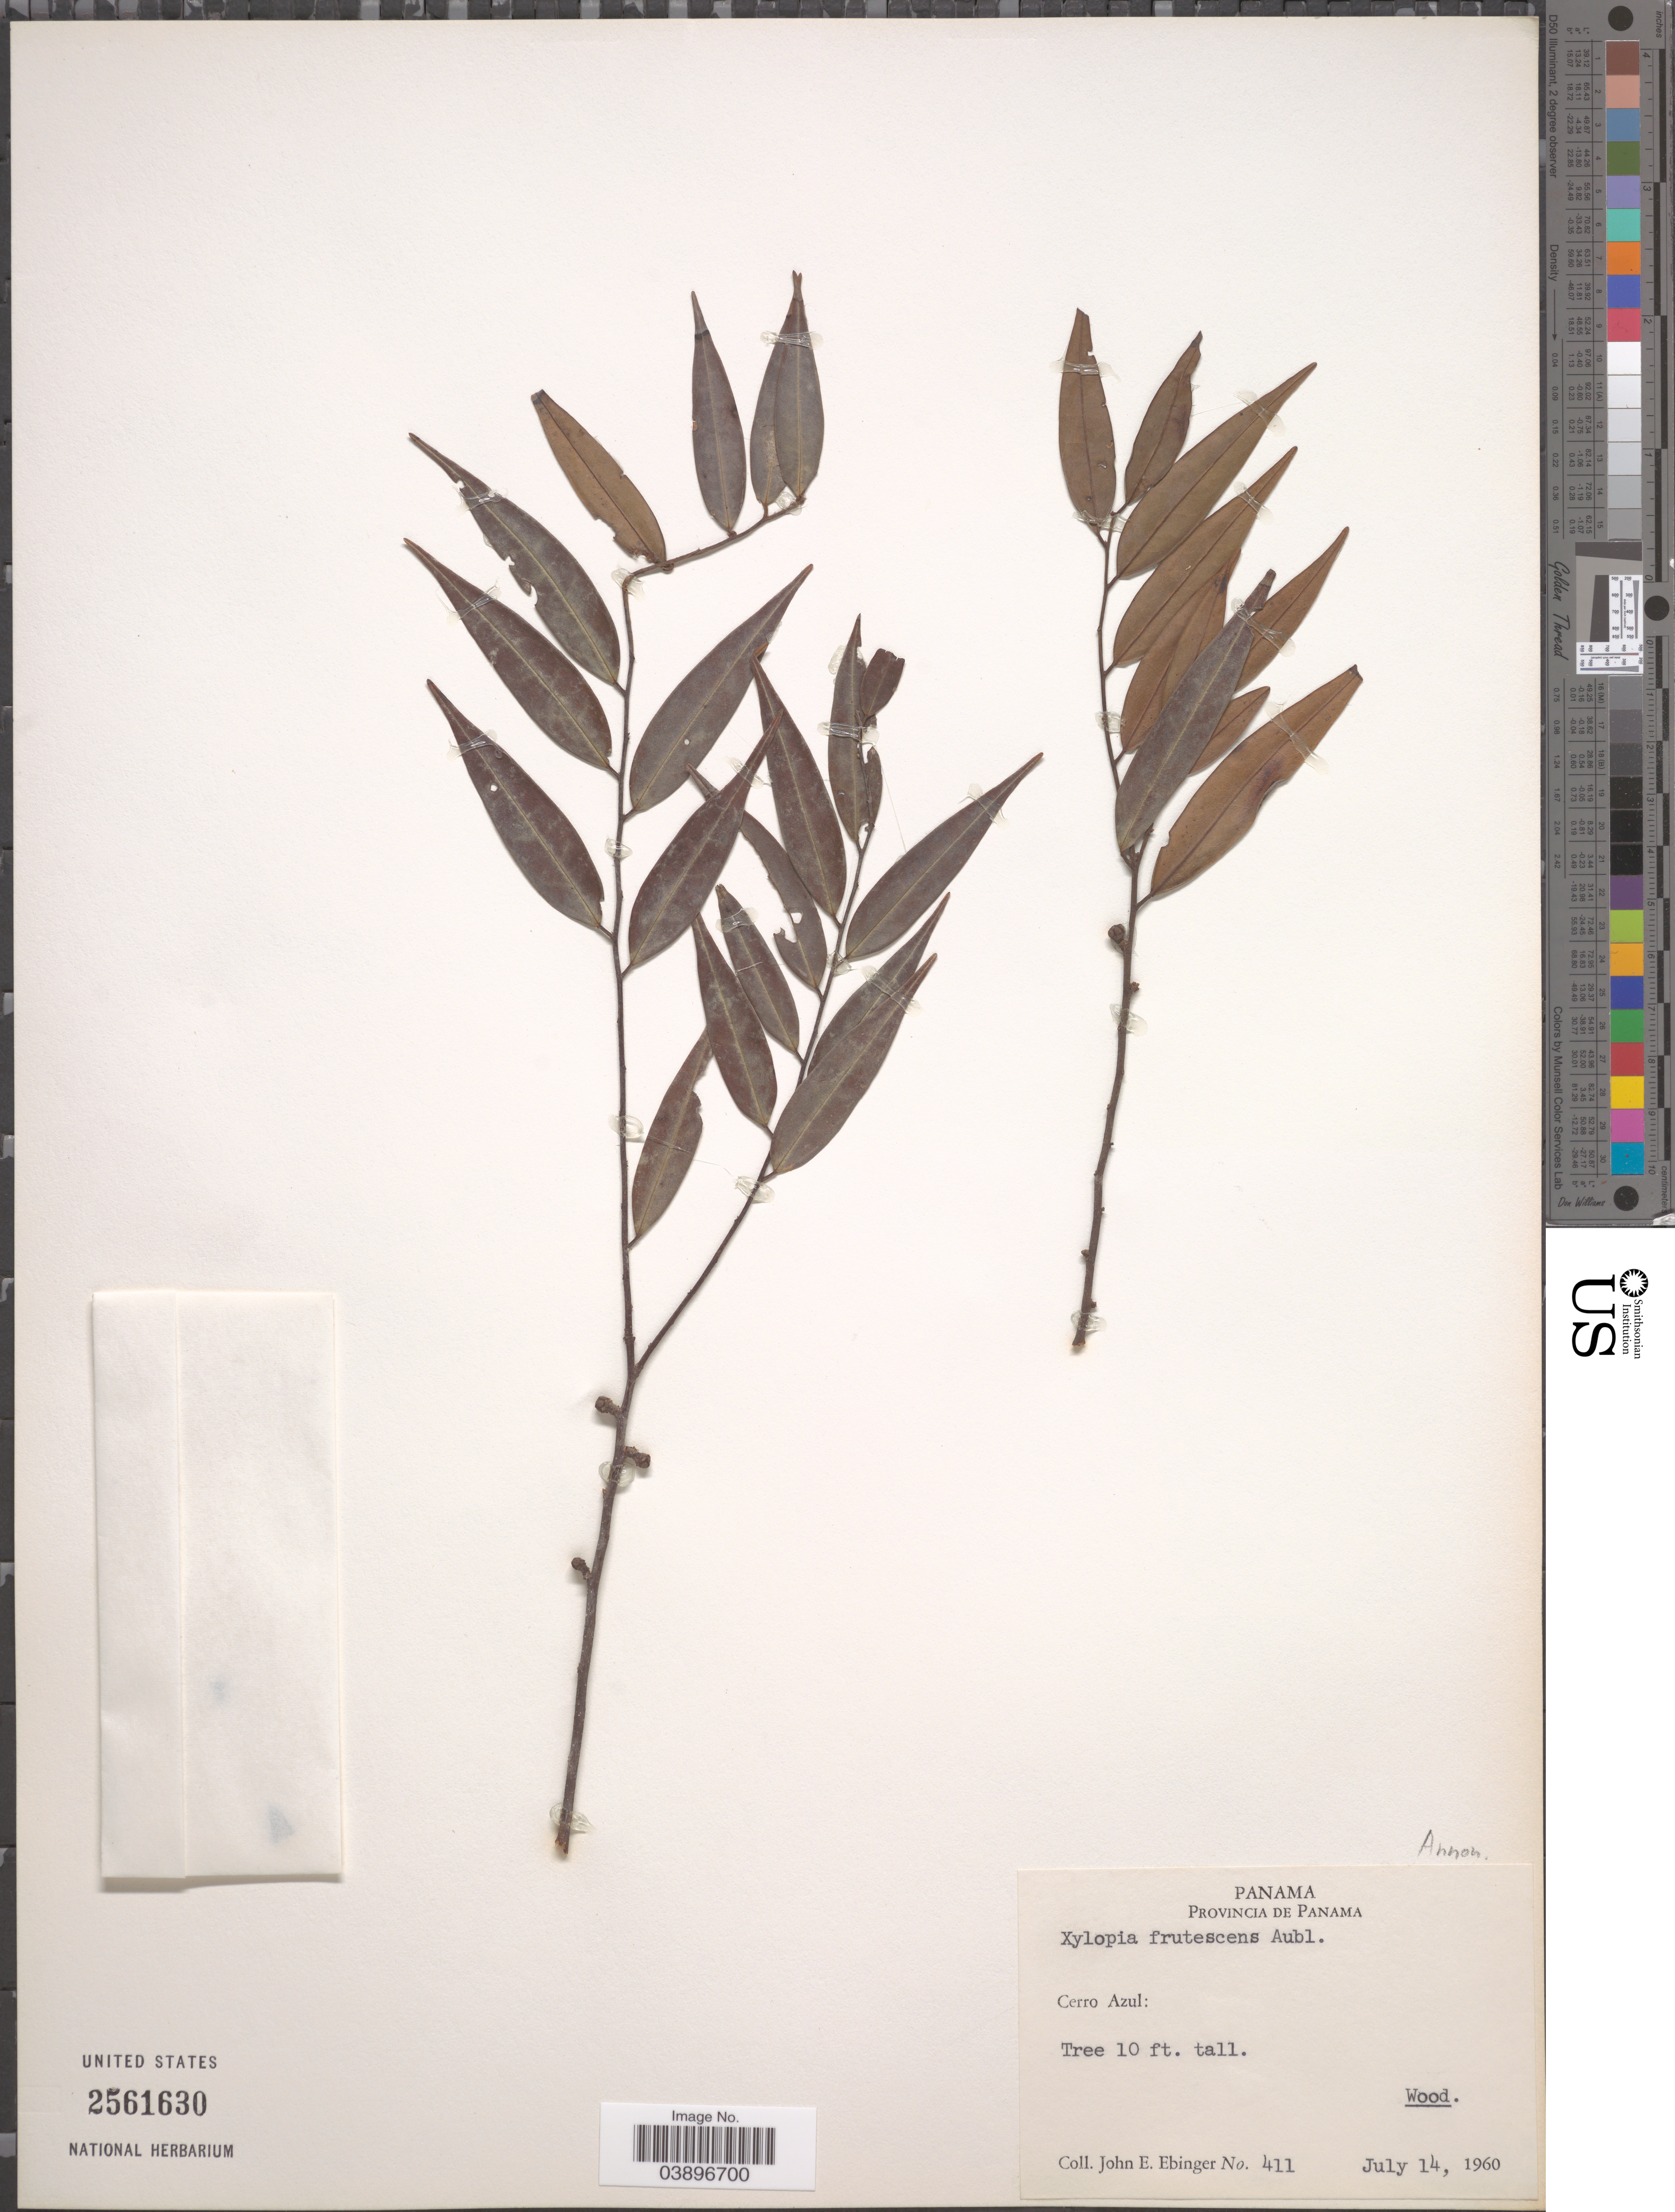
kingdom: Plantae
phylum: Tracheophyta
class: Magnoliopsida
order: Magnoliales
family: Annonaceae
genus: Xylopia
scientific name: Xylopia frutescens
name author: Aubl.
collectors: J. Ebinger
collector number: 411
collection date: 1960-07-14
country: Panama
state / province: Panamá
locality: Cerro Azul.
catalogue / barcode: US 2561630